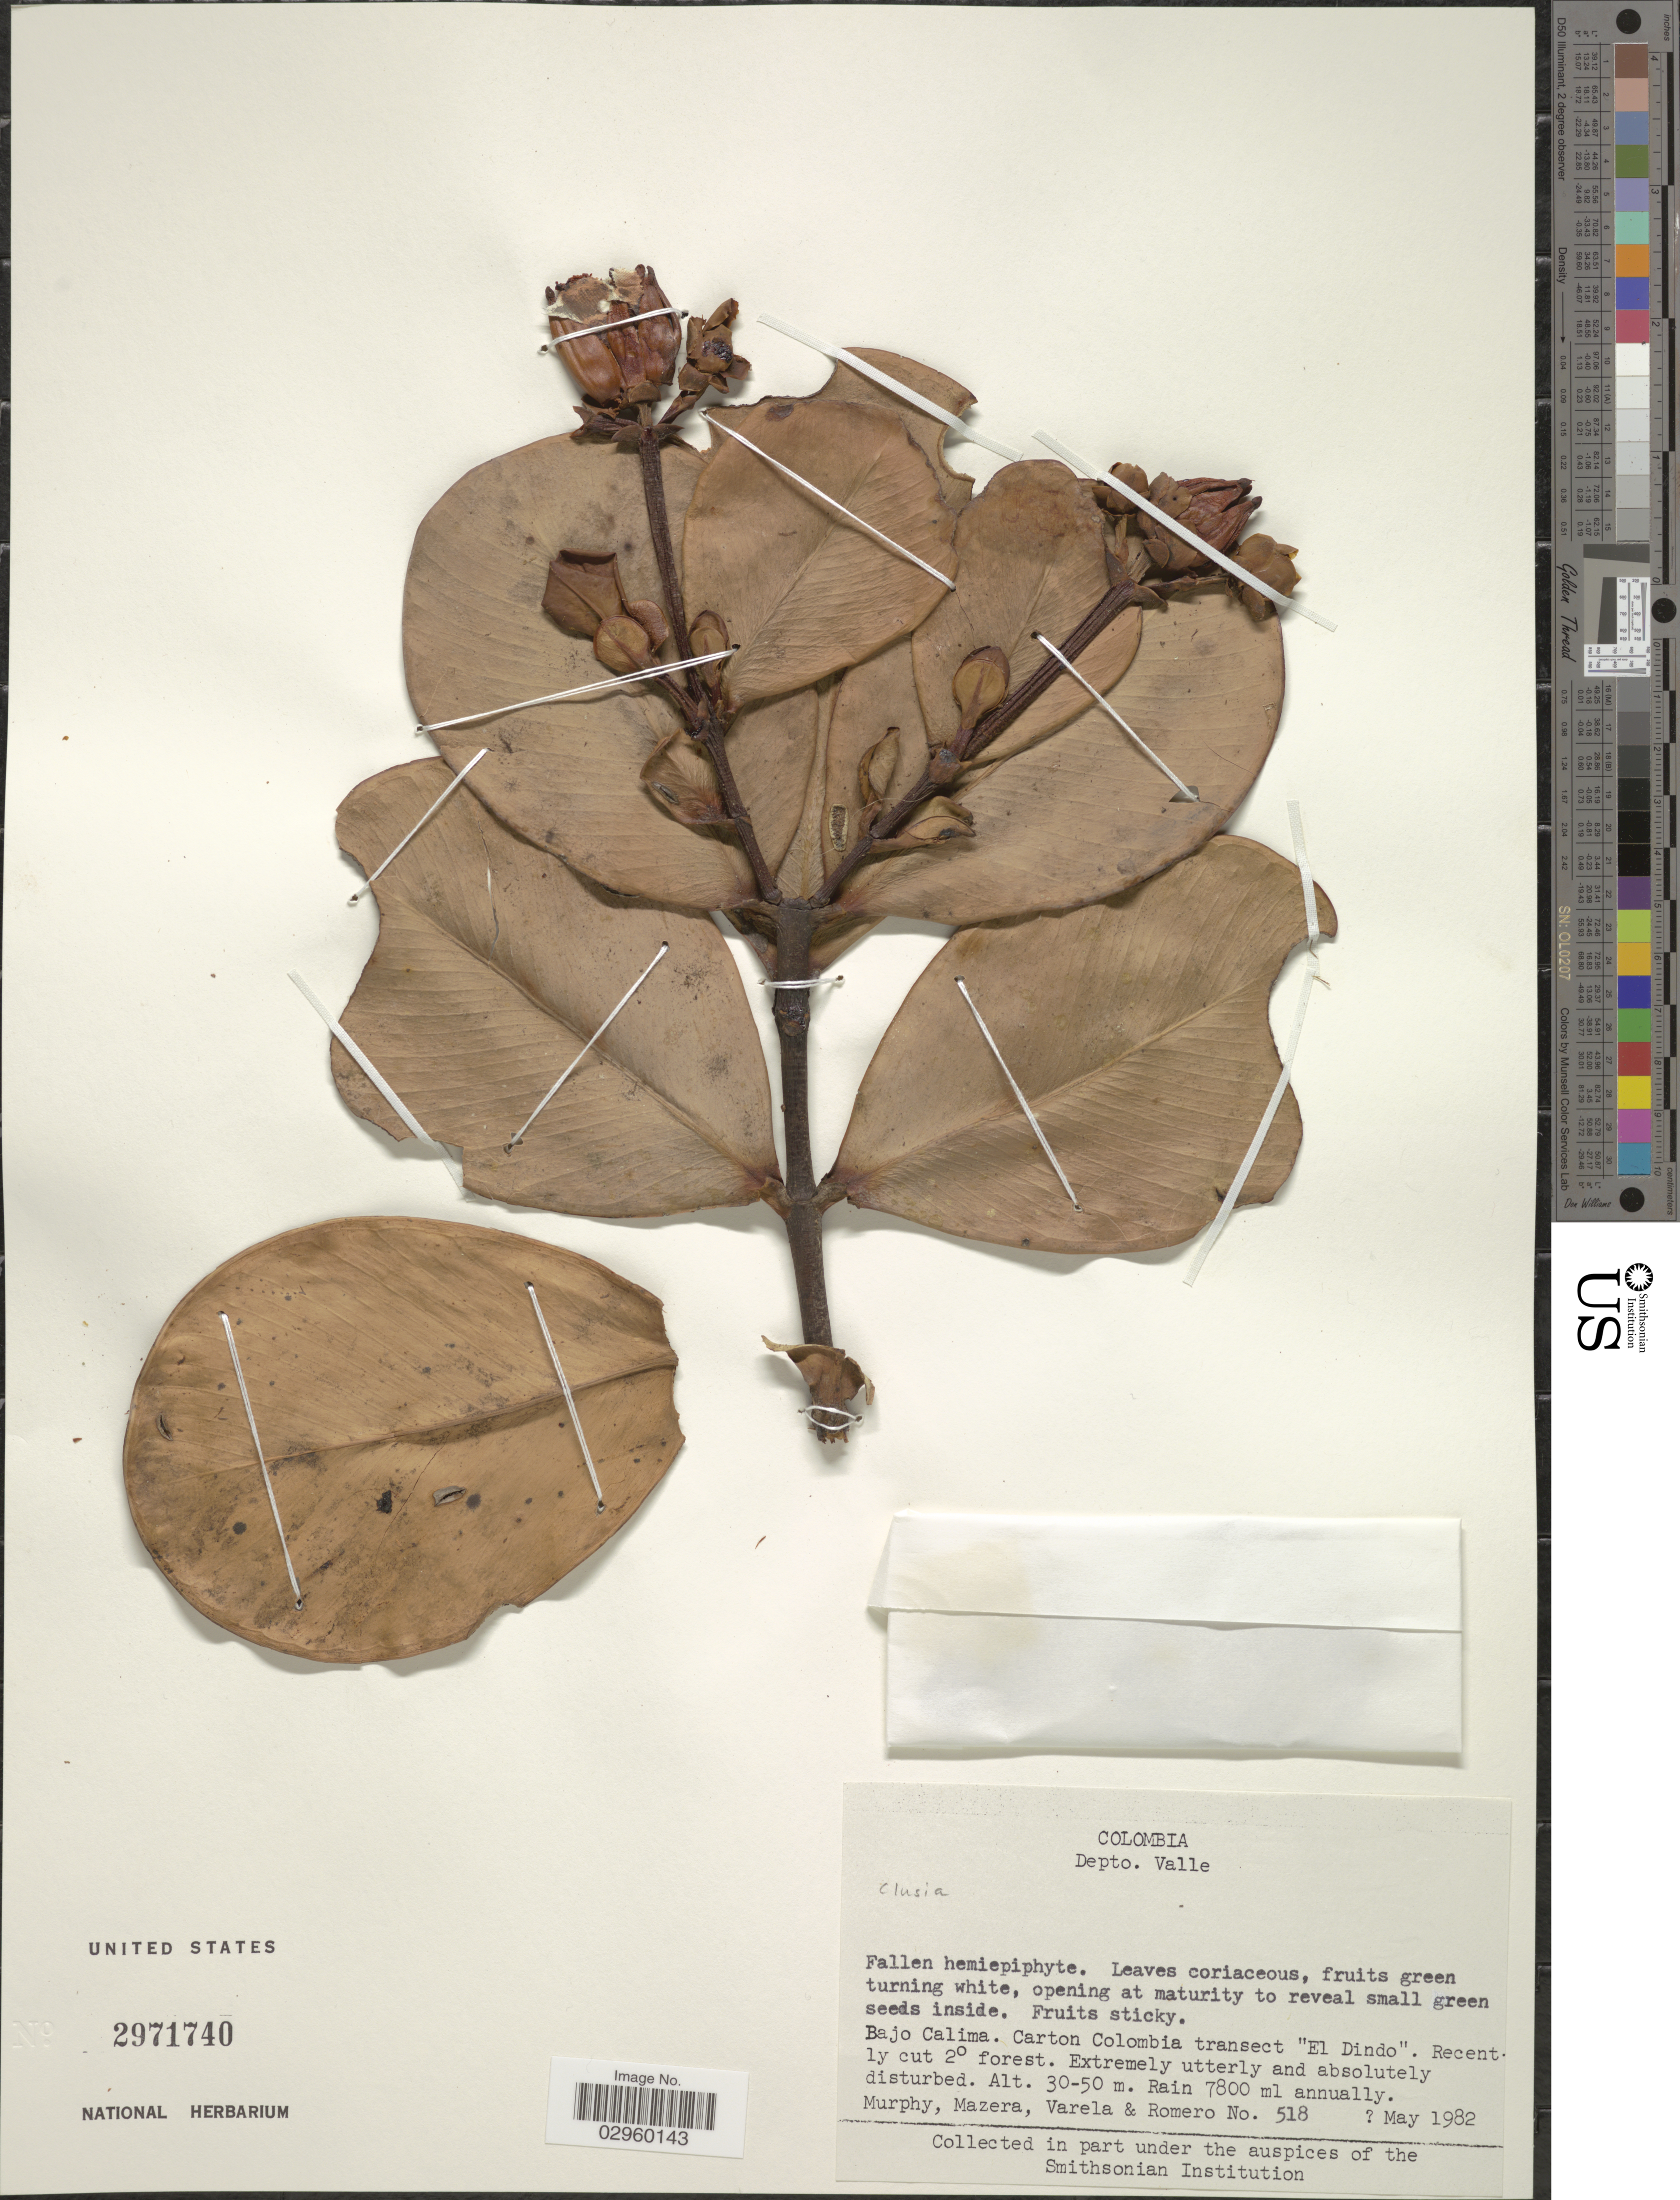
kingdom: Plantae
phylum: Tracheophyta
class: Magnoliopsida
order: Malpighiales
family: Clusiaceae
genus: Clusia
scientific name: Clusia sp.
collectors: -. Murphy, Mazera, -. Varela & -. Romero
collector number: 518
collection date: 1982-05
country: Colombia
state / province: Valle del Cauca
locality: Depto. Valle, Bajo Calima, Carton Colombia transect "El Dindo".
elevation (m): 30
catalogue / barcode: US 2971740